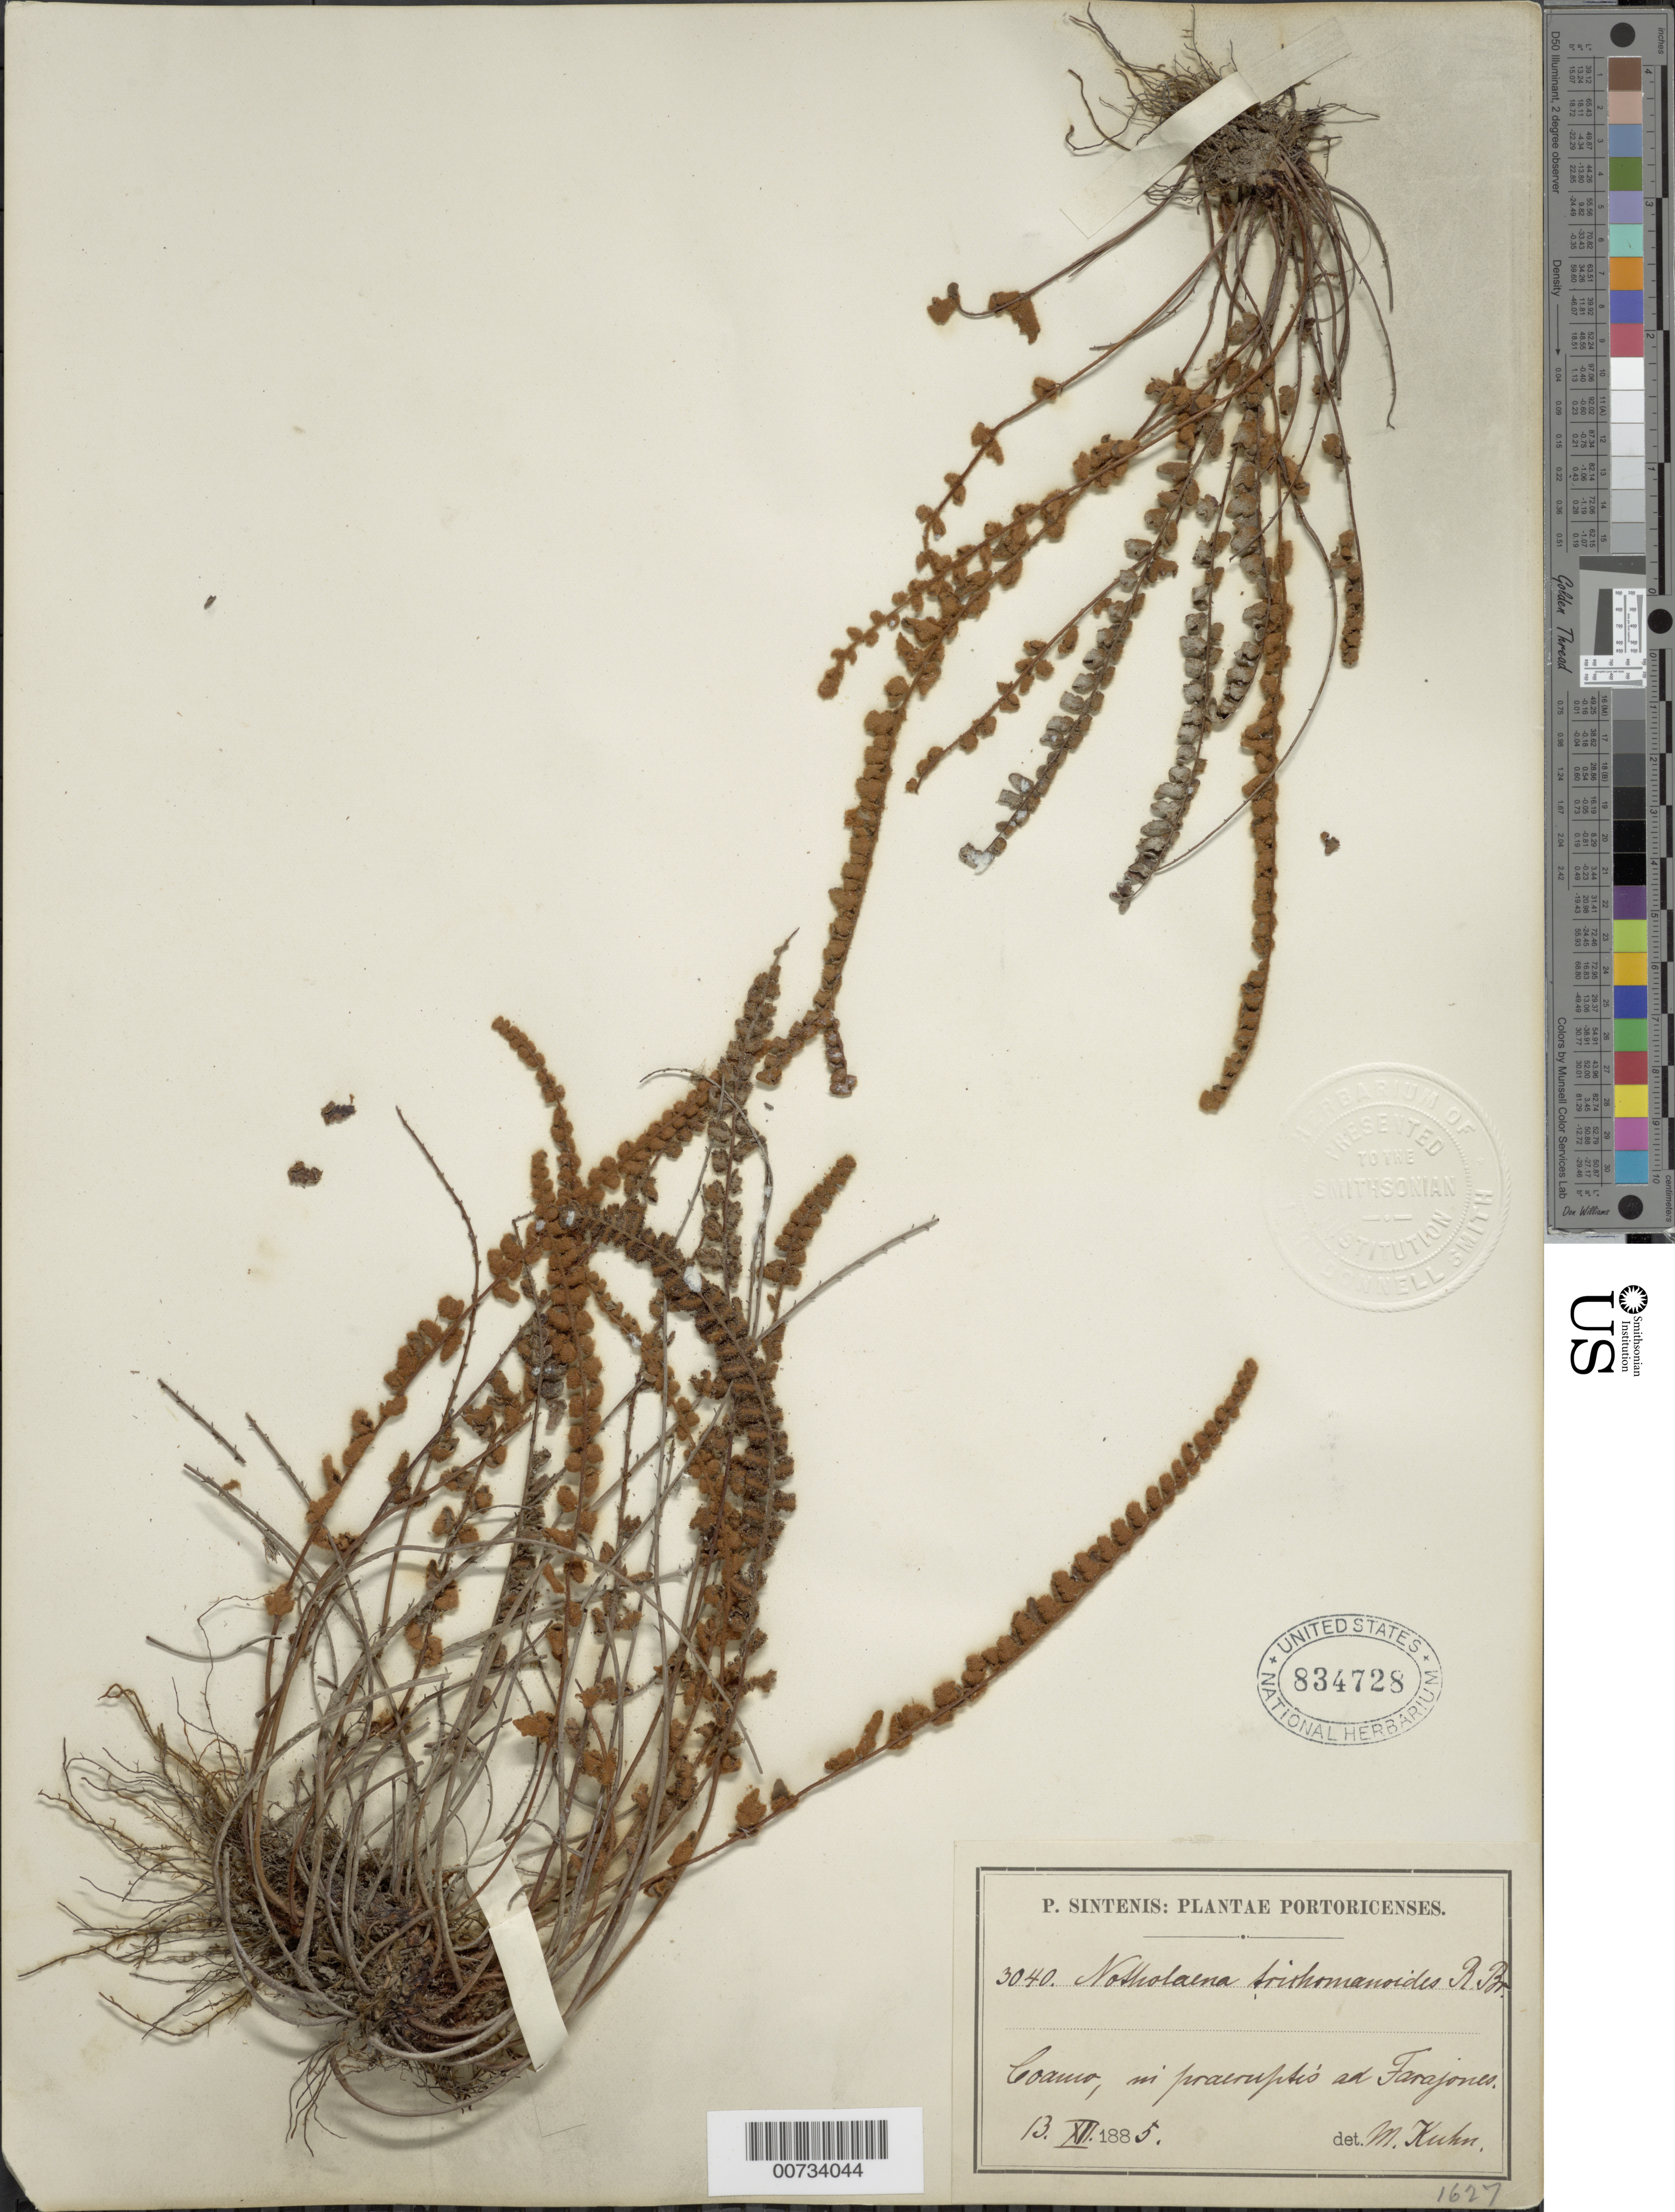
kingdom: Plantae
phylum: Tracheophyta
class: Polypodiopsida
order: Polypodiales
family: Pteridaceae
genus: Notholaena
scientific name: Notholaena trichomanoides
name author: (L.) Desv.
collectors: P. Sintenis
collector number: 3040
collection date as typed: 13 Dec 1885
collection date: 1885-12-13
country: Puerto Rico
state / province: Coamo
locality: Coamo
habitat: In praeruptis ad Farajones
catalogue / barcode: US 834728